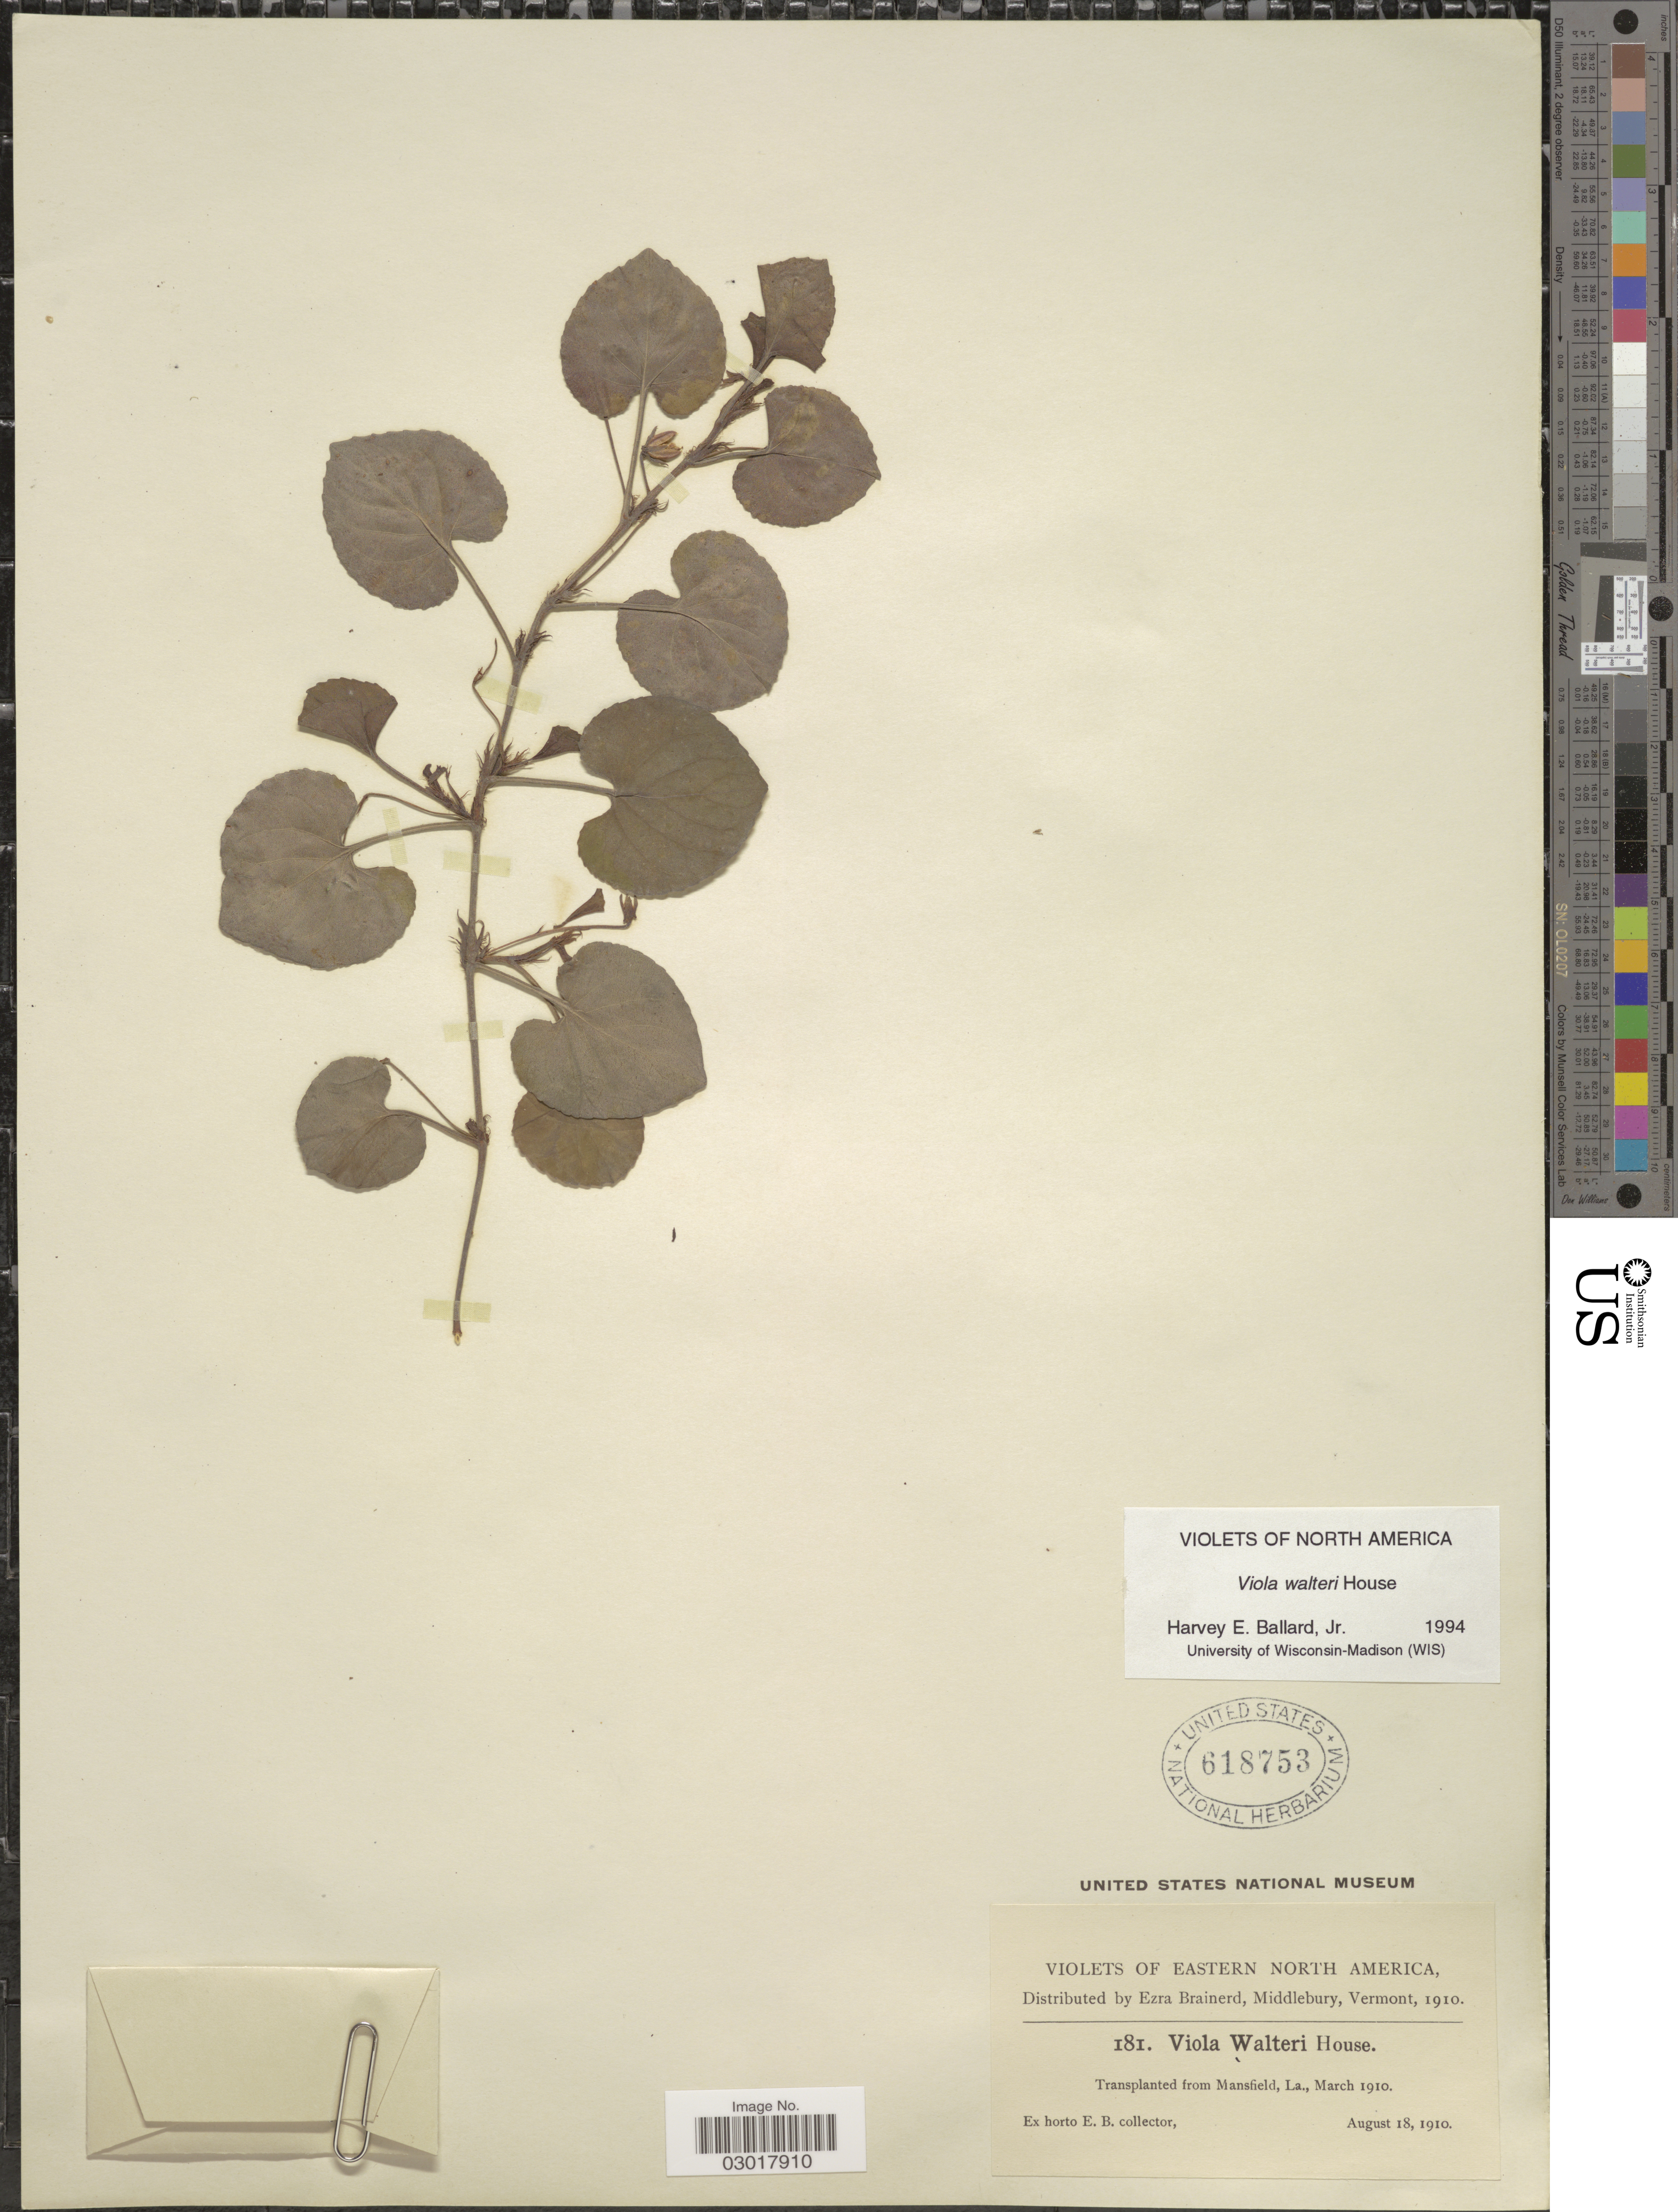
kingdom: Plantae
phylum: Tracheophyta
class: Magnoliopsida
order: Malpighiales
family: Violaceae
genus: Viola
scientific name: Viola walteri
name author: House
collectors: ex herb. Ezra Brainerd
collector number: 181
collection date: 1910-08-18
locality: Eastern North America.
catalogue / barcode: US 618753